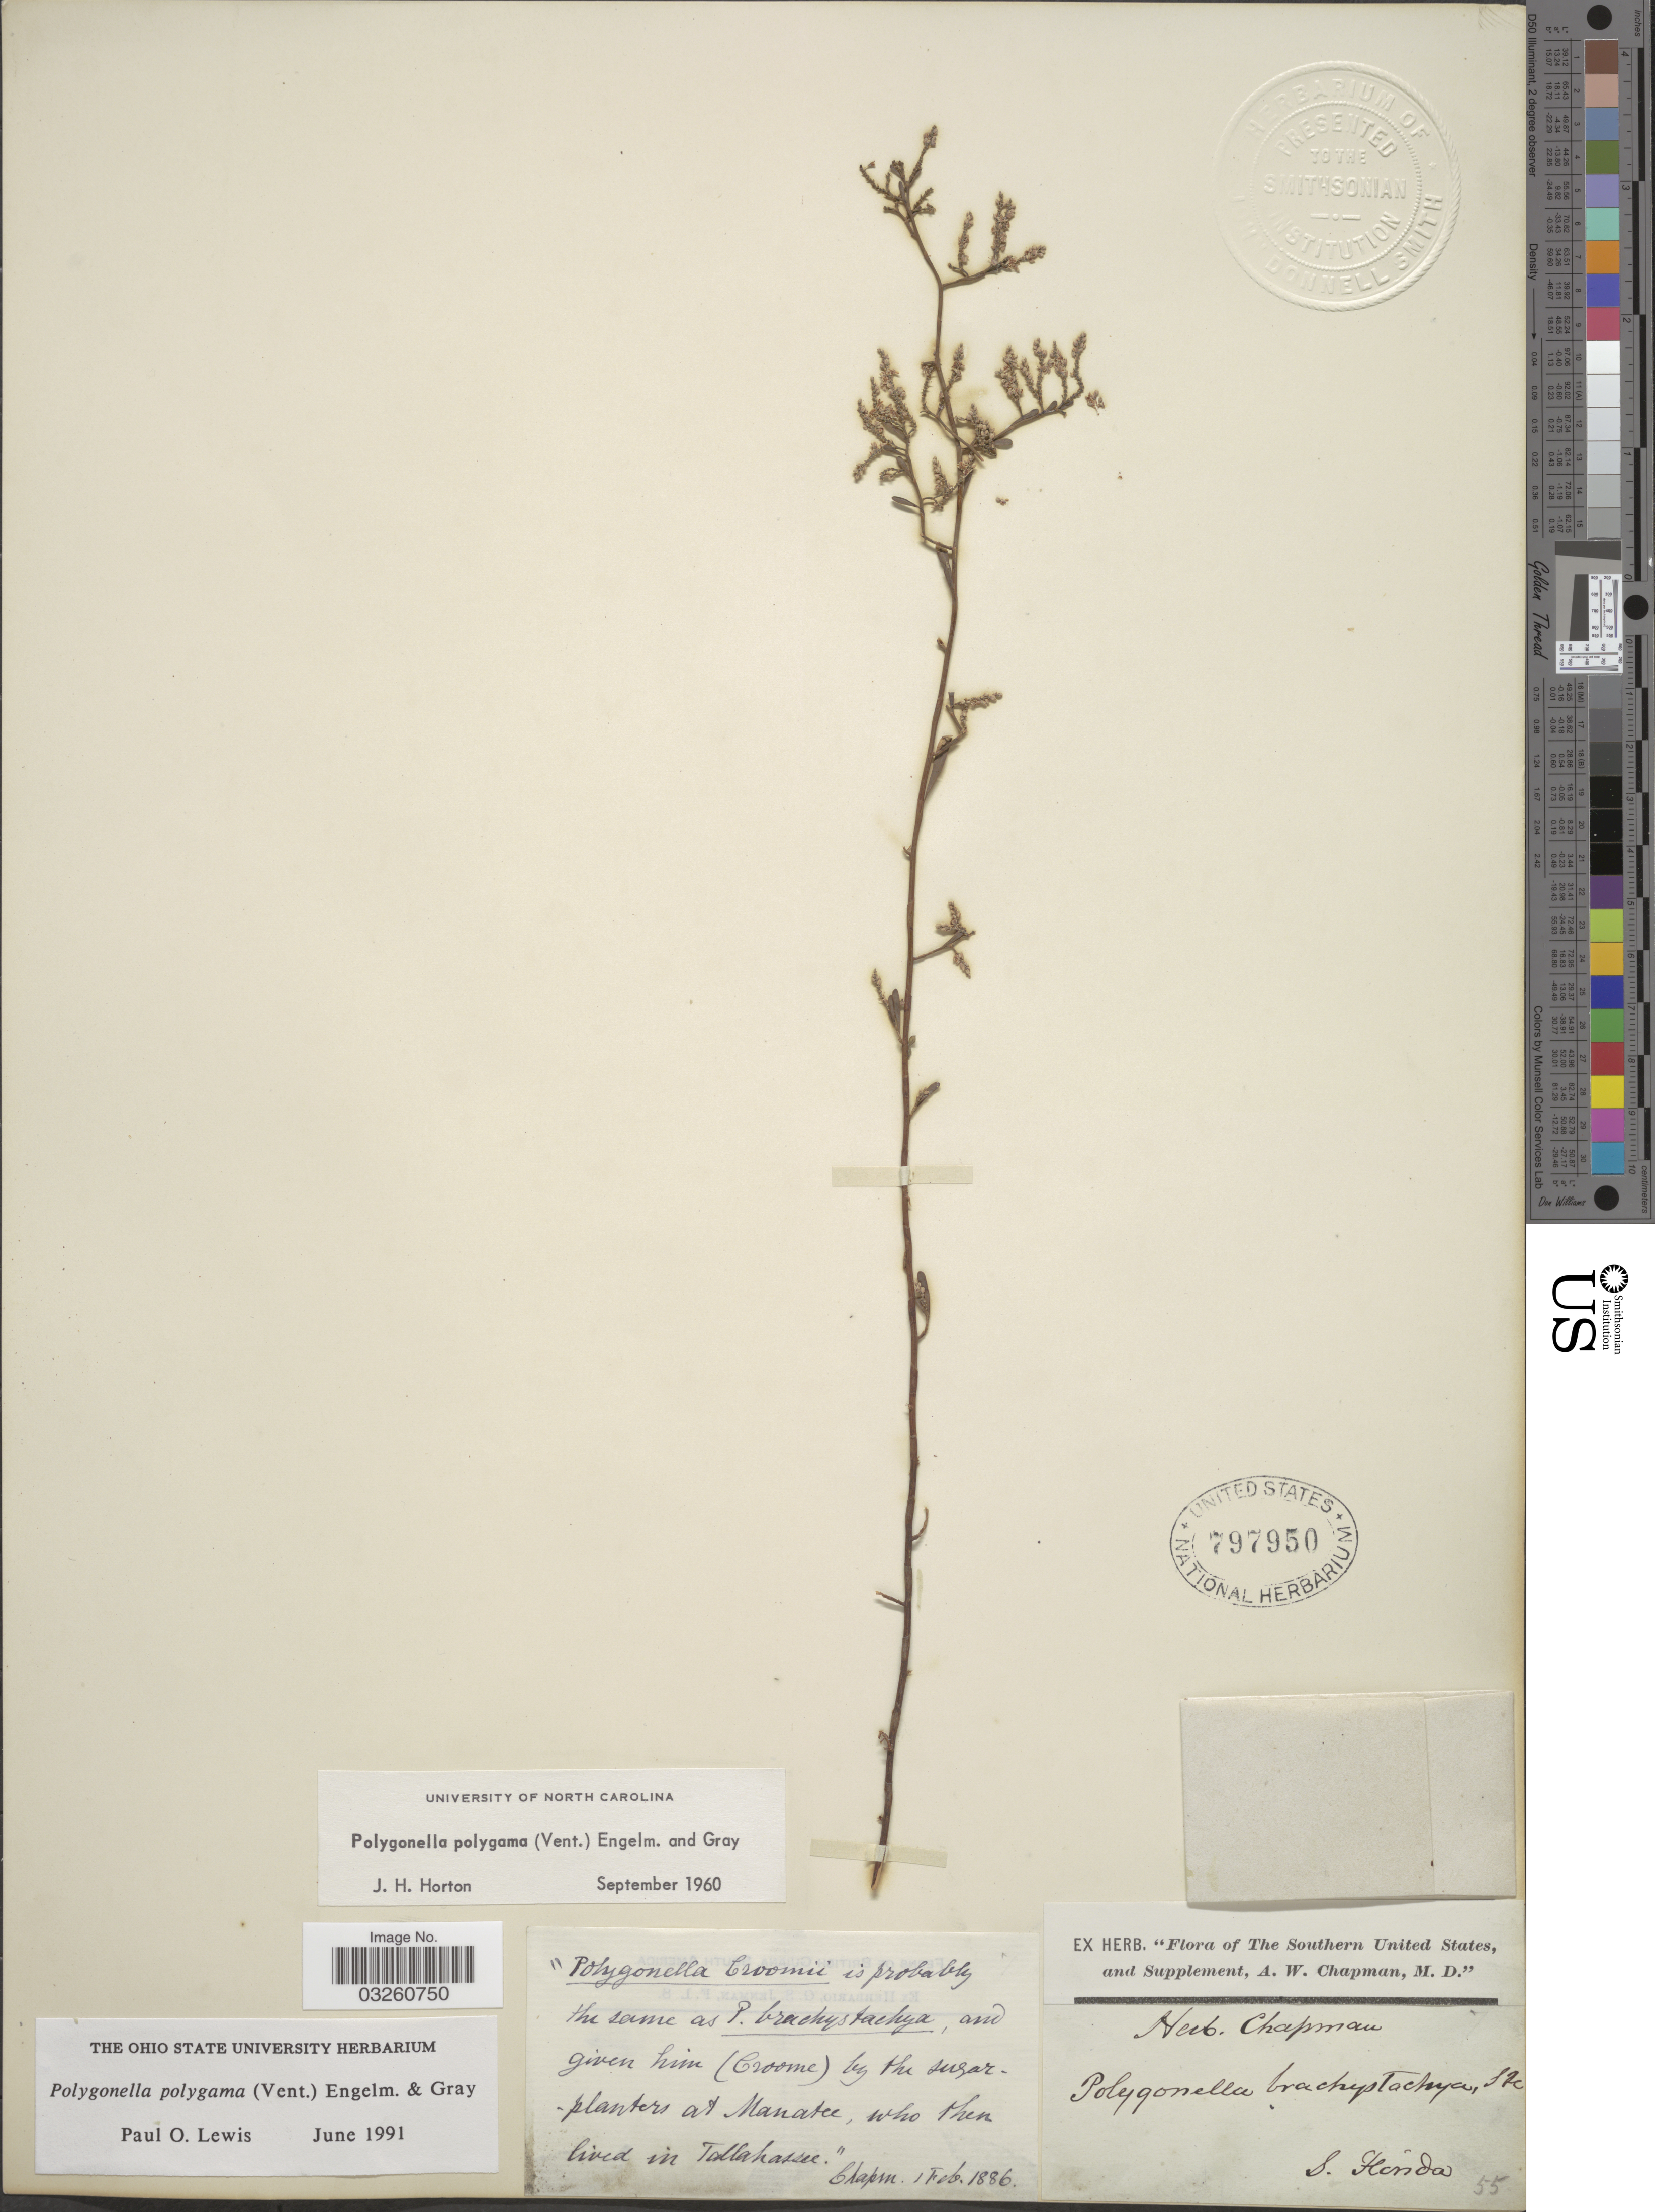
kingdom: Plantae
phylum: Tracheophyta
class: Magnoliopsida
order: Caryophyllales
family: Polygonaceae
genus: Polygonella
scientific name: Polygonella polygama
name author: (Vent.) Engelm. & A. Gray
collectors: ex herb. A.W. Chapman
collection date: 1886-02-01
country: United States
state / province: Florida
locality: The Southern Unites States, and Supplement. S. Florida.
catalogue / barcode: US 797950